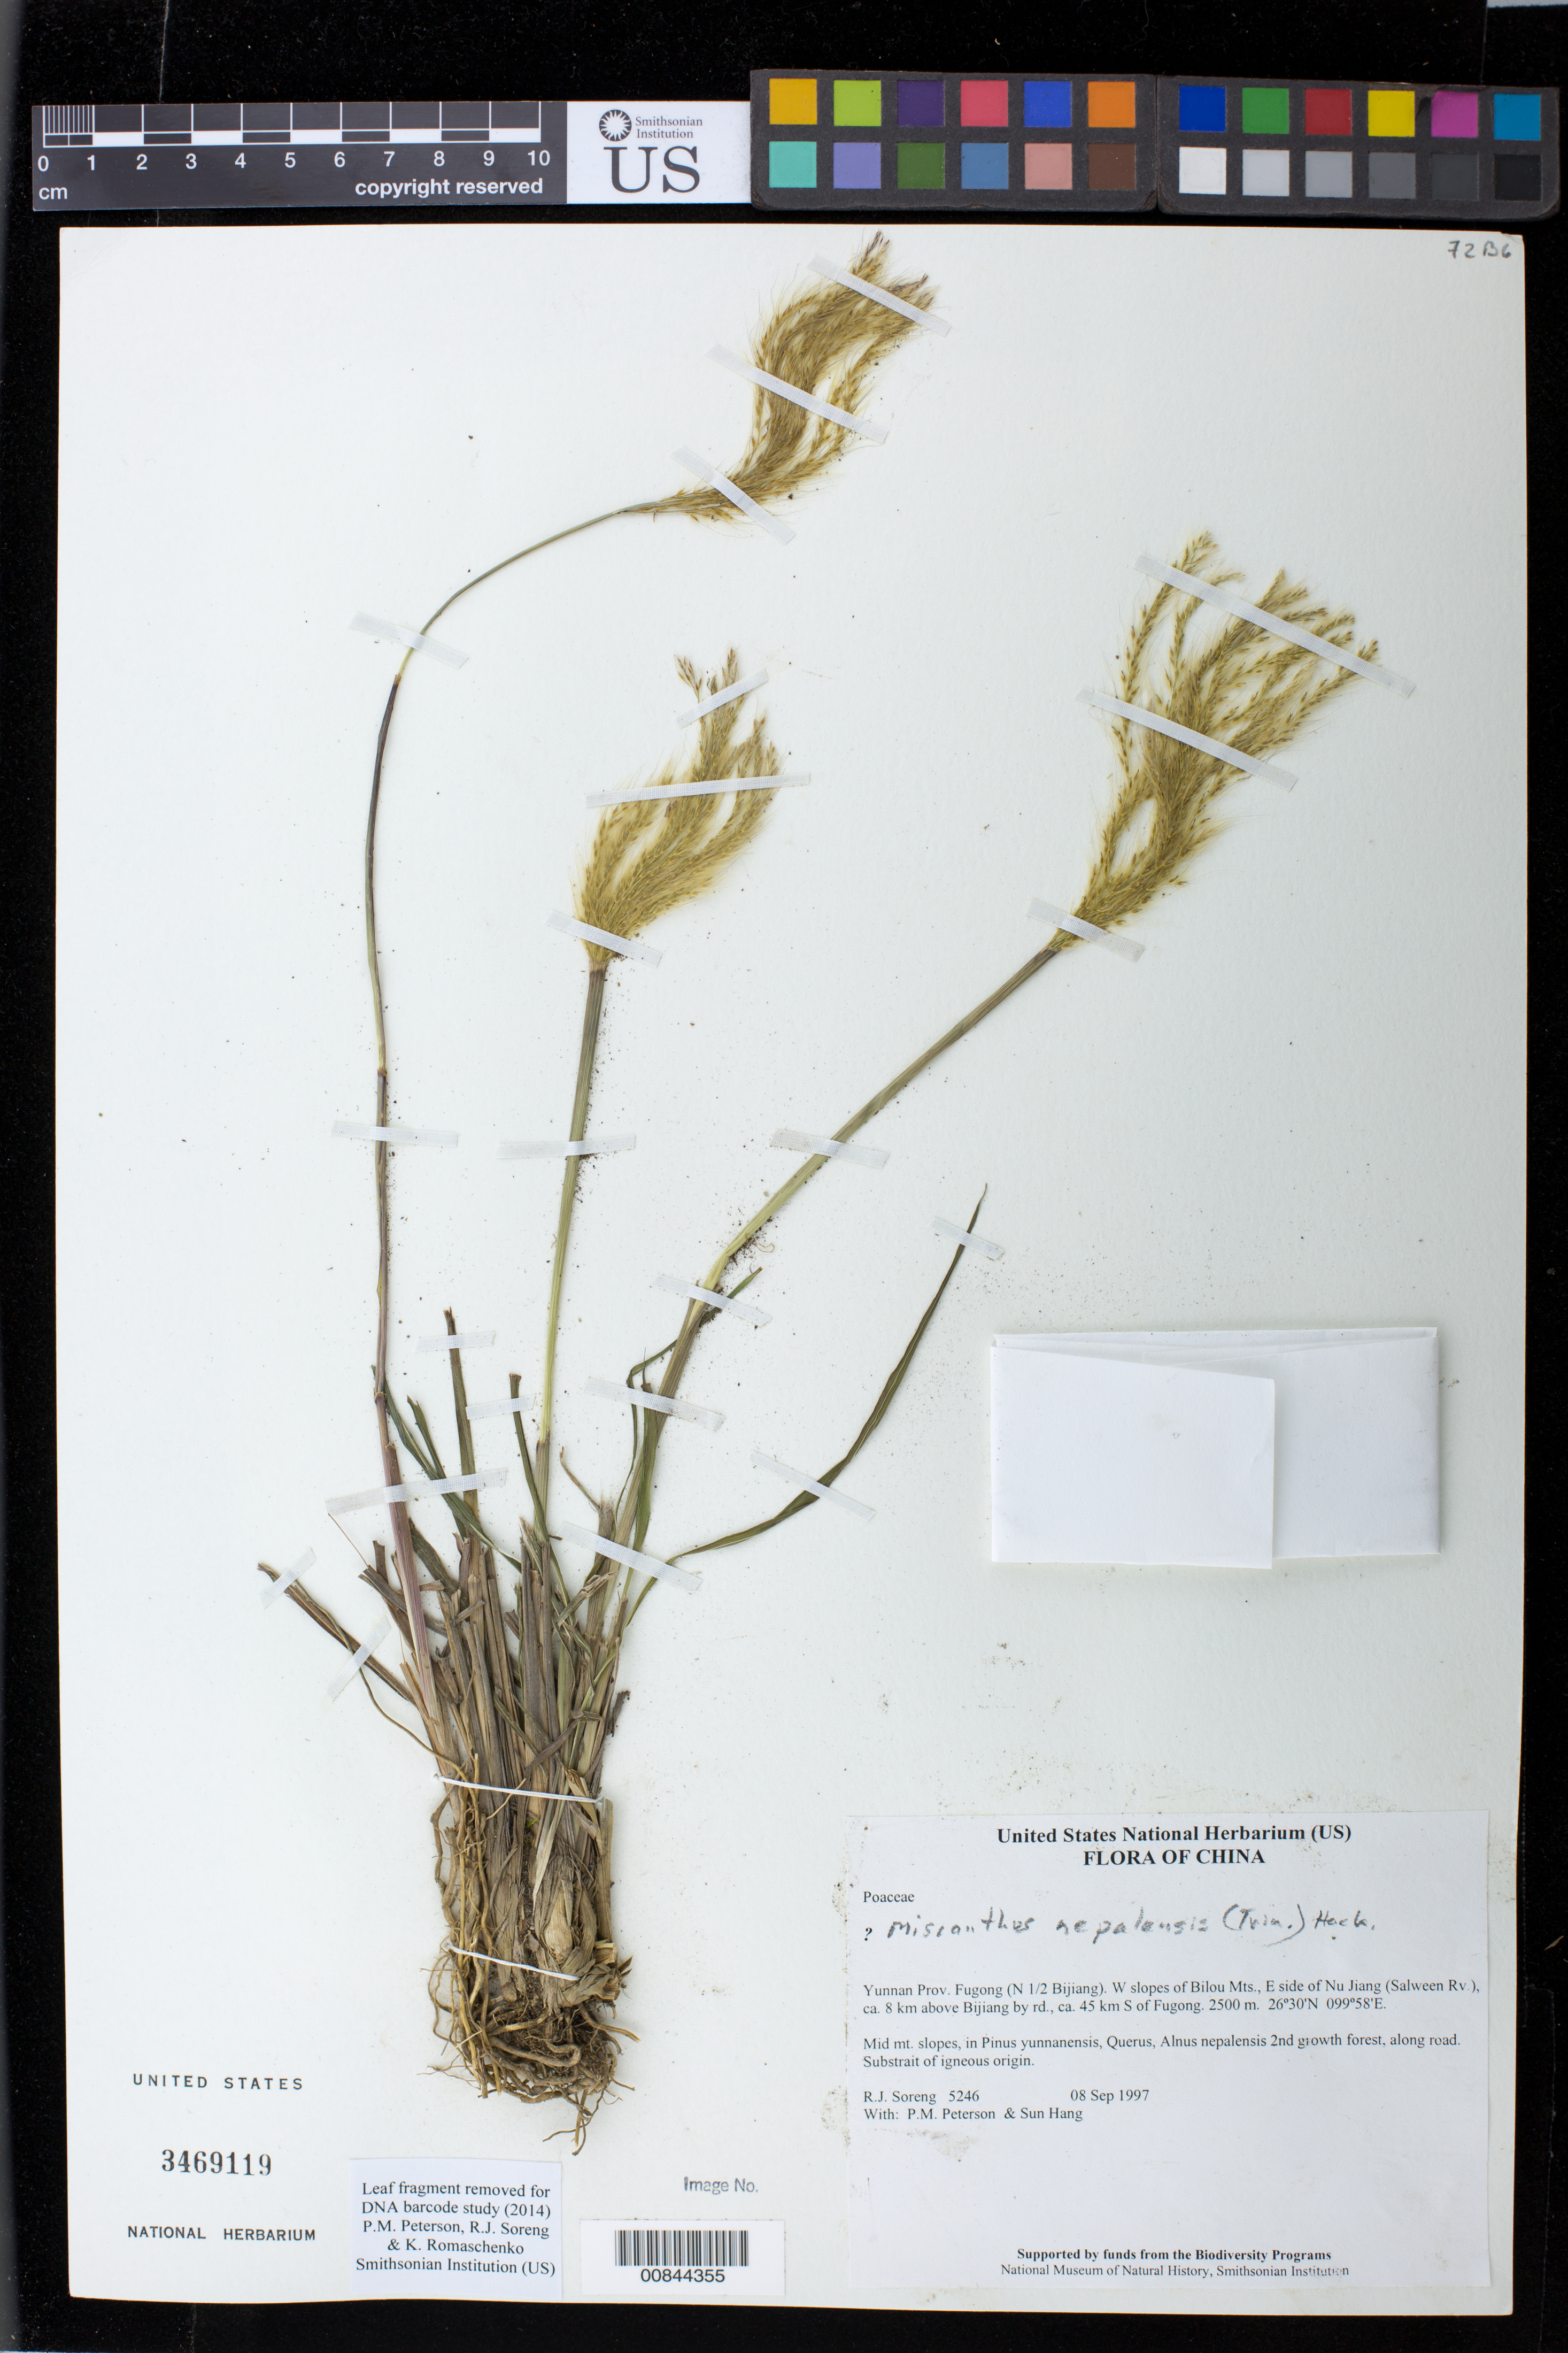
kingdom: Plantae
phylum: Tracheophyta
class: Liliopsida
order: Poales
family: Poaceae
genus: Miscanthus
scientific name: Miscanthus nepalensis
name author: (Trin.) Hack.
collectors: R. J. Soreng, P. M. Peterson & Sun Hang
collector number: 5246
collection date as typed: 08 Sep 1997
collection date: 1997-09-08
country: China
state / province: Yunnan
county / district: Fugong (N 1/2 Bijiang)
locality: W slopes of Bilou Mts., E side of Nu Jiang (Salween Rv.), ca. 8 km above Bijiang by rd., ca. 45 km S of Fugong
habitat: Mid mt. slopes, in Pinus yunnanensis, Querus, Alnus nepalensis 2nd growth forest, along road. Substrait of igneous origin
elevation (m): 2500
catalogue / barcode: US 3469119